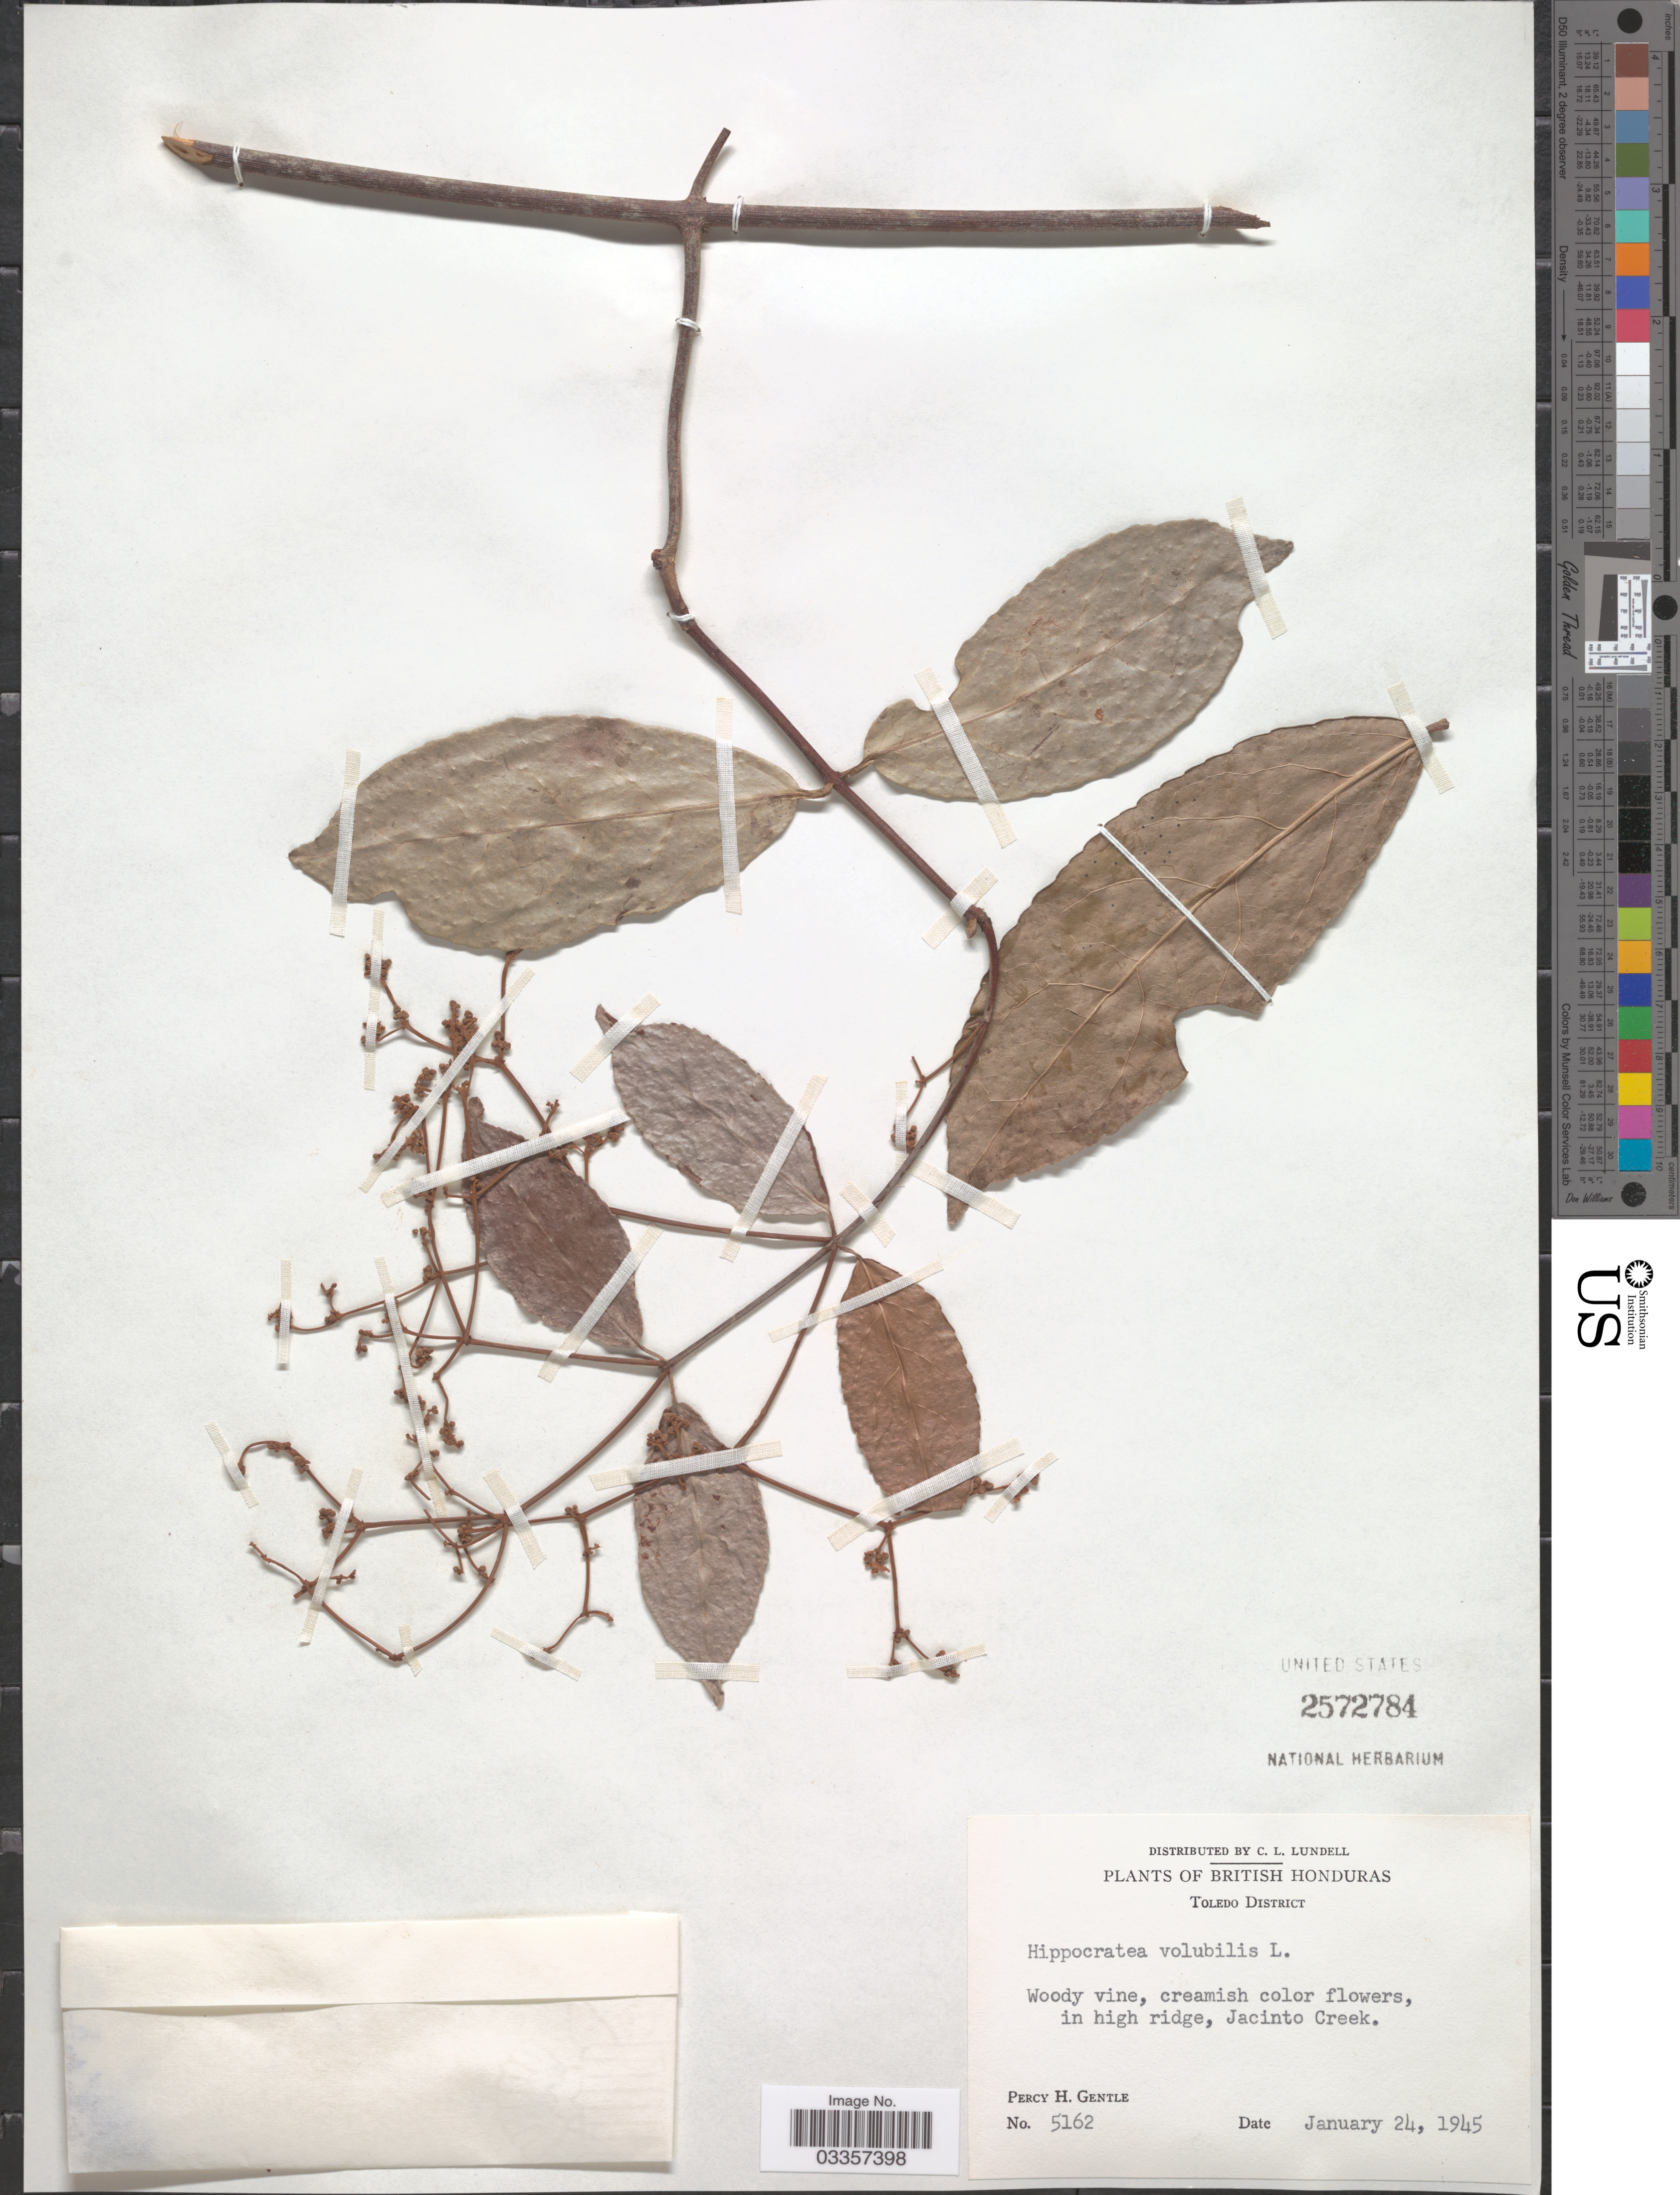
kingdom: Plantae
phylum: Tracheophyta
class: Magnoliopsida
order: Celastrales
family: Celastraceae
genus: Hippocratea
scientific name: Hippocratea volubilis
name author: L.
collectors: P. H. Gentle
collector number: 5162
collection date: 1945-01-24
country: Belize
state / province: Toledo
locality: British Honduras. Toledo District. Jacinto Creek.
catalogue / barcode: US 2572784